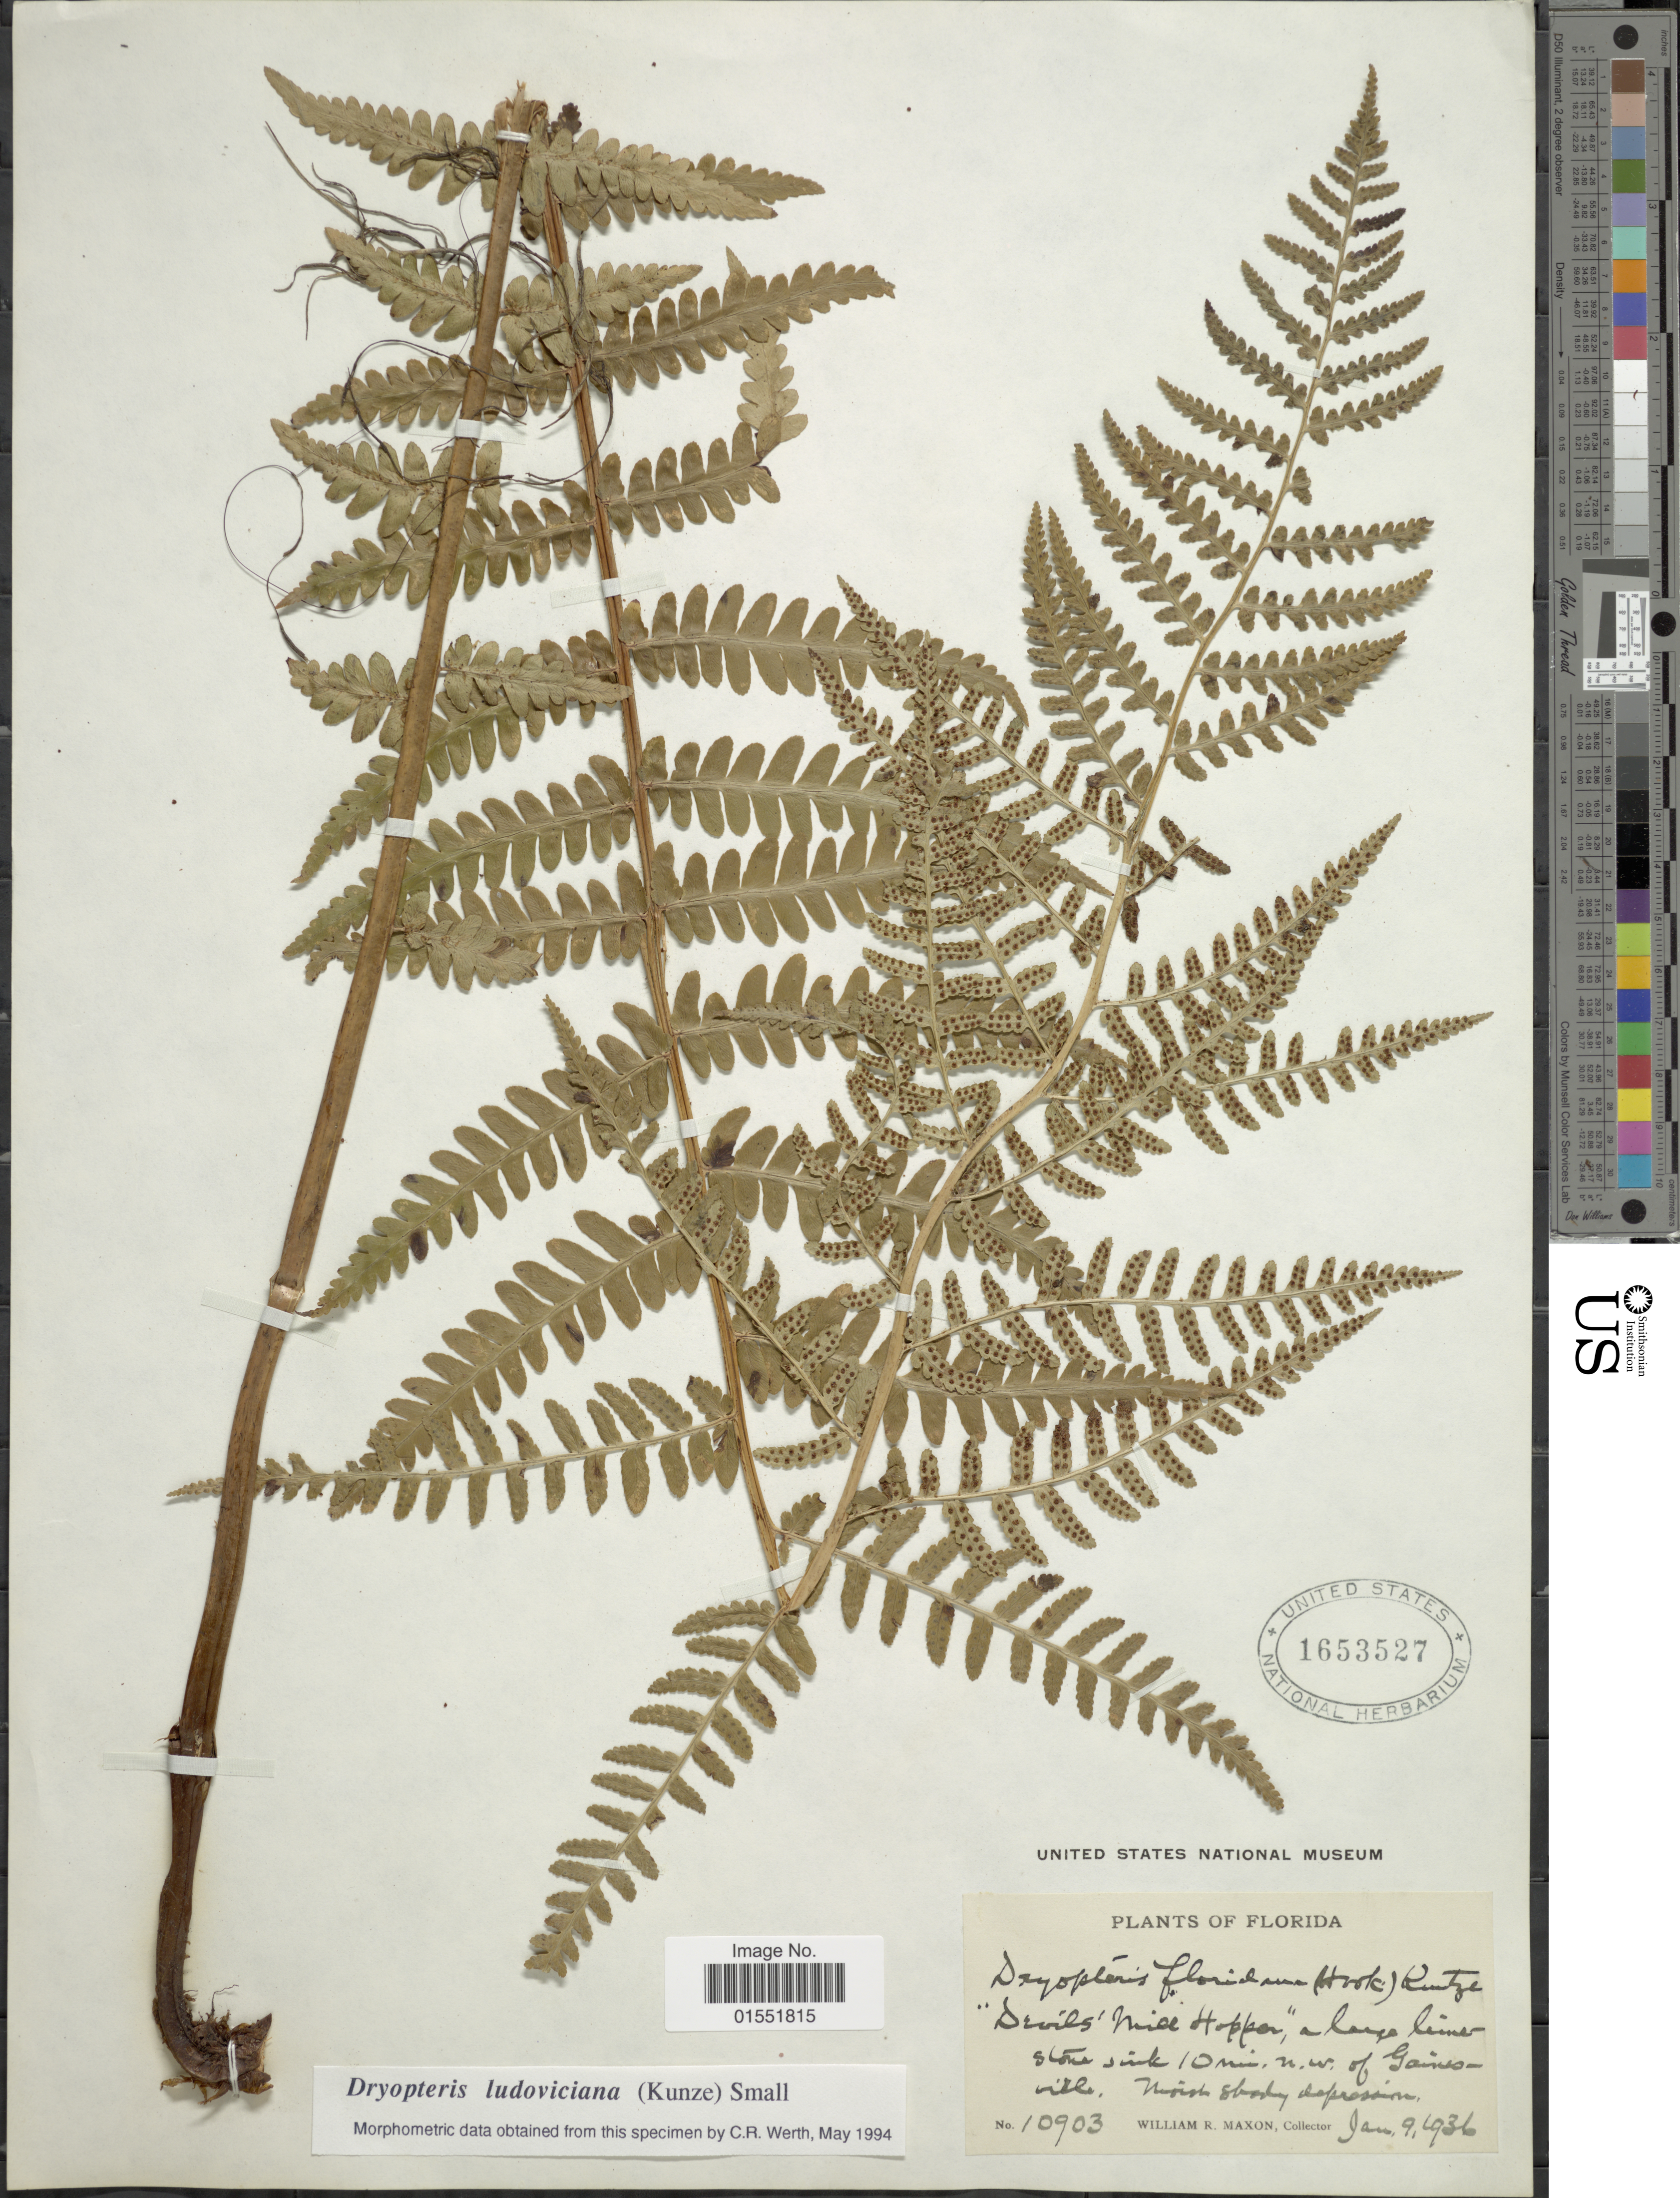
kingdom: Plantae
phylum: Tracheophyta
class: Polypodiopsida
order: Polypodiales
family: Dryopteridaceae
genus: Dryopteris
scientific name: Dryopteris ludoviciana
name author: (Kunze) Small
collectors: W. R. Maxon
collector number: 10903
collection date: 1936-01-09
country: United States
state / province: Florida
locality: Devil's Mill Hopper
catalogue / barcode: US 1653527